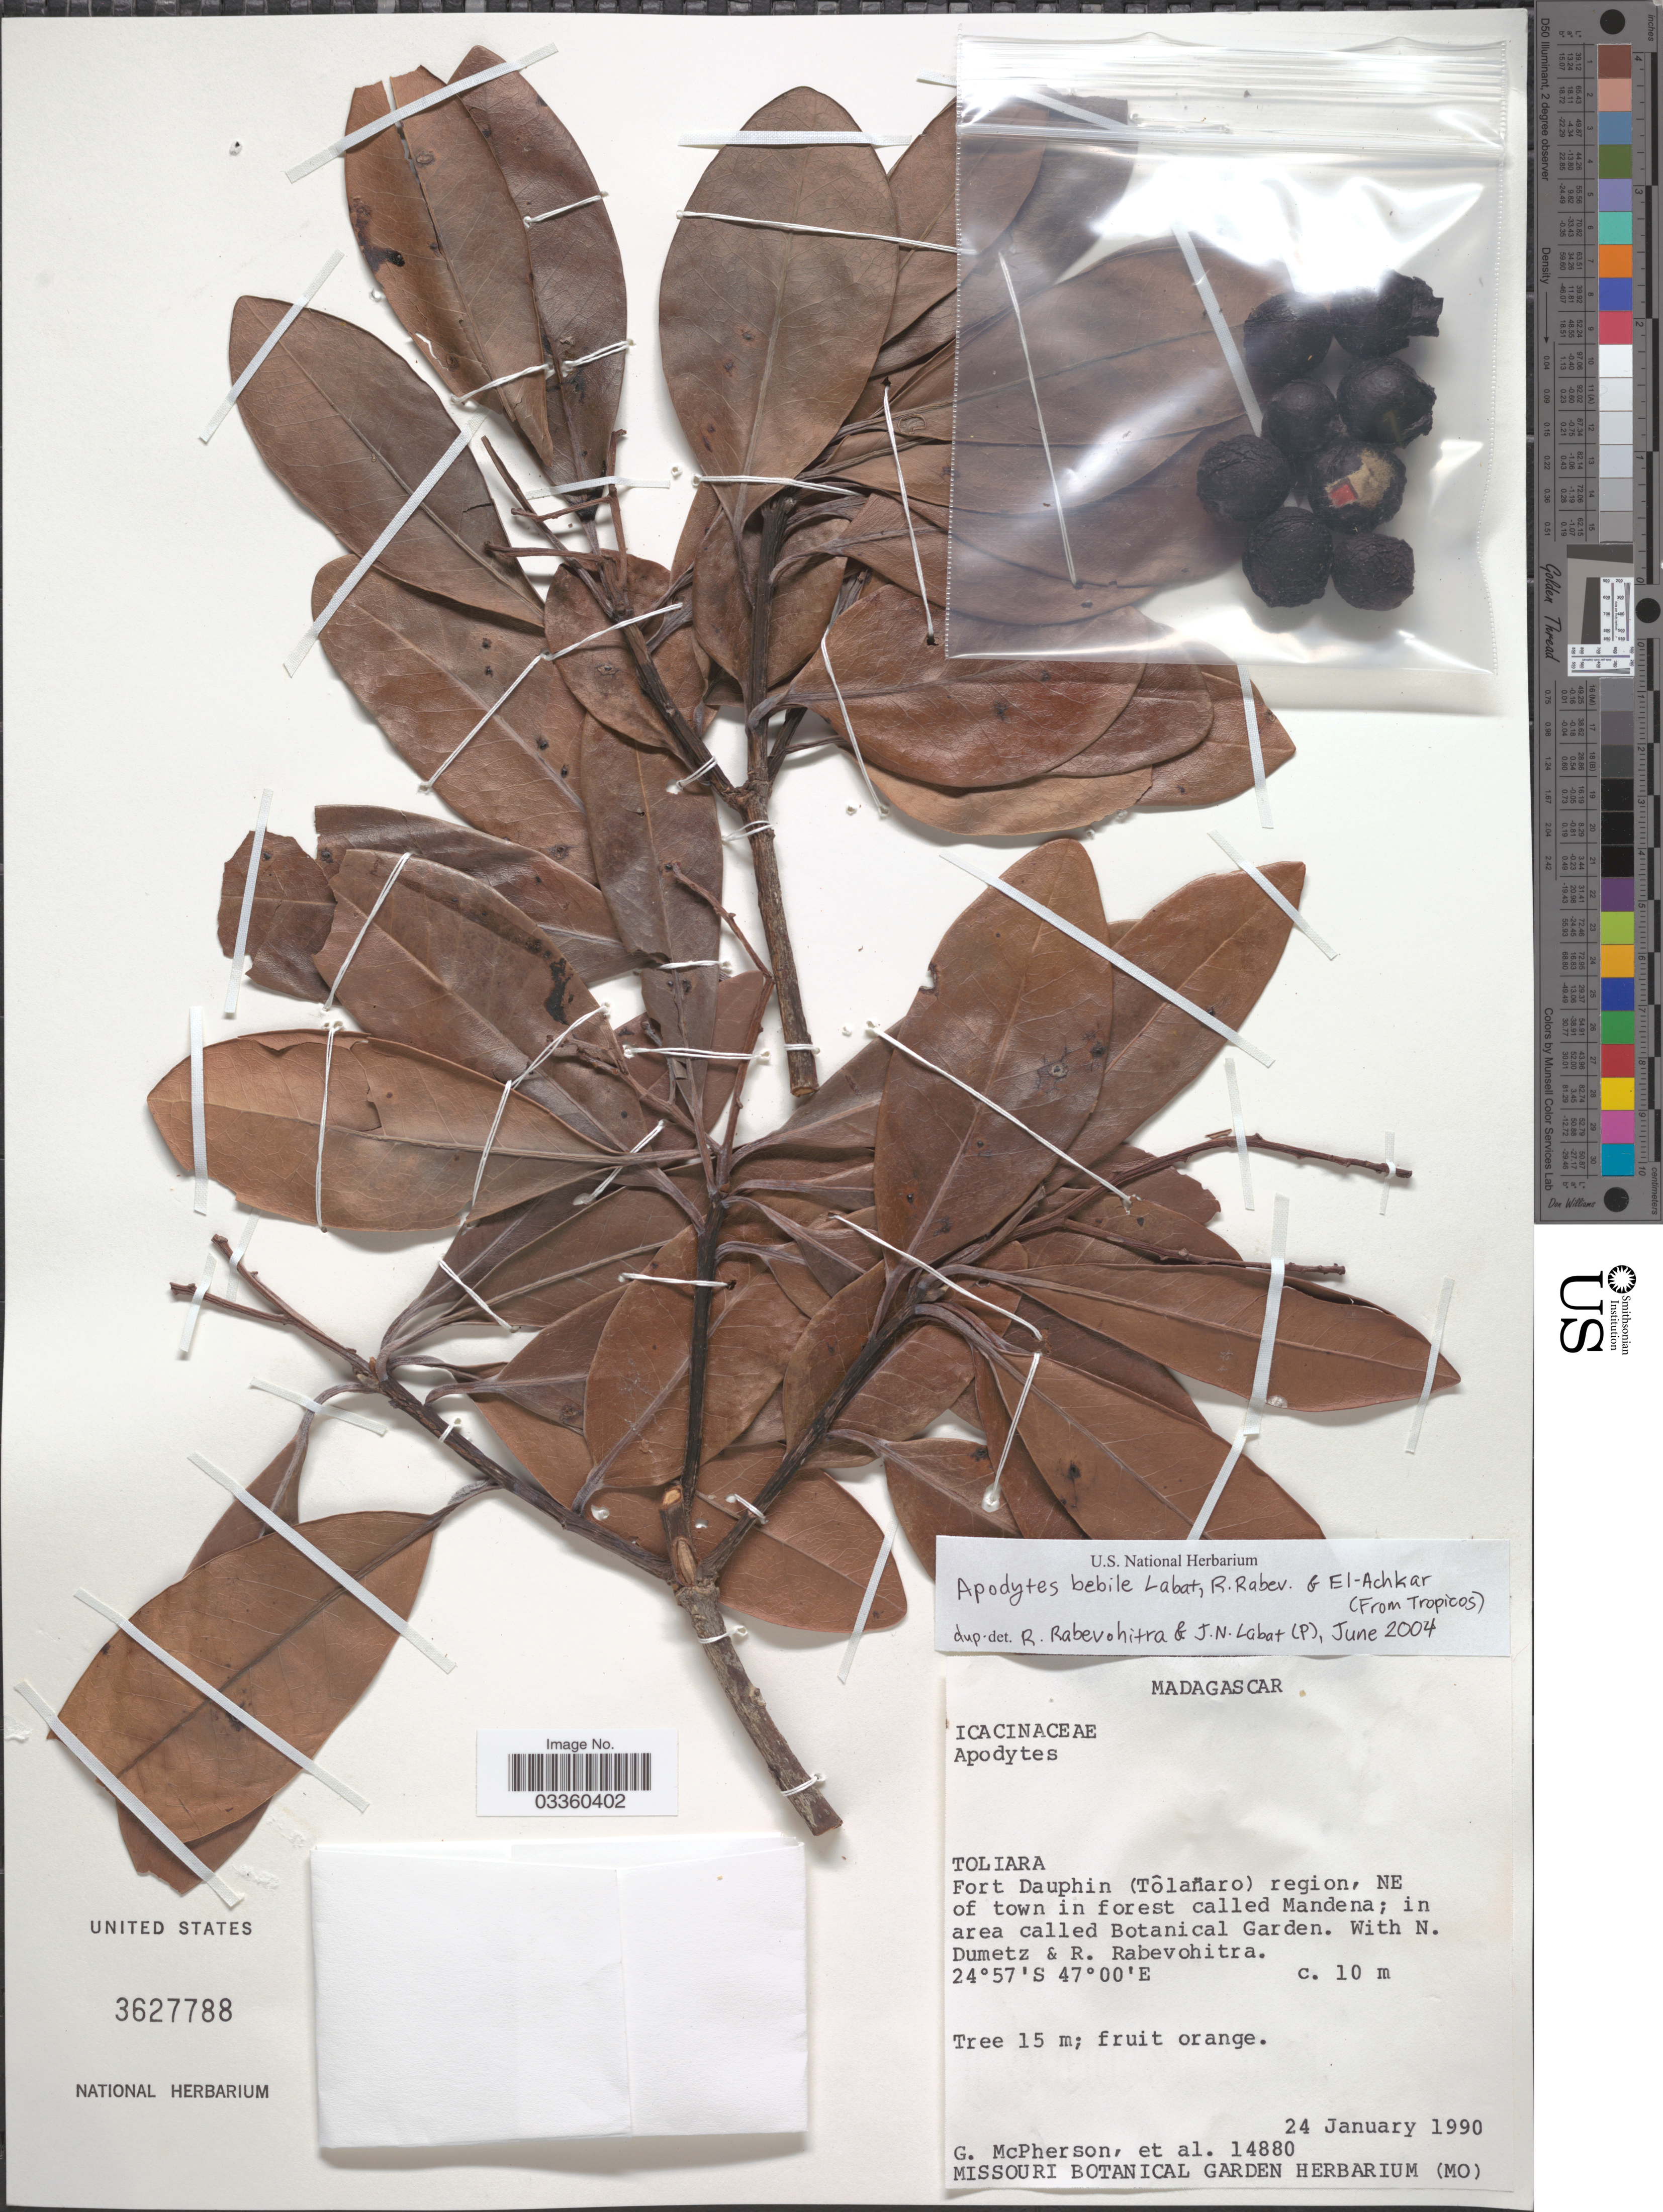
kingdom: Plantae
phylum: Tracheophyta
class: Magnoliopsida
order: Metteniusales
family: Metteniusaceae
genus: Apodytes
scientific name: Apodytes bebile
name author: Labat et al.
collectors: G. McPherson, N. Dumetz & R. Rabevohitra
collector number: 14880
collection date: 1990-01-24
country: Madagascar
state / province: Anosy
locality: Fort Dauphin (Tôlanäro) region, NE of town in forest calles Mandena; in area called Botanical Garden.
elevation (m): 10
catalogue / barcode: US 3627788